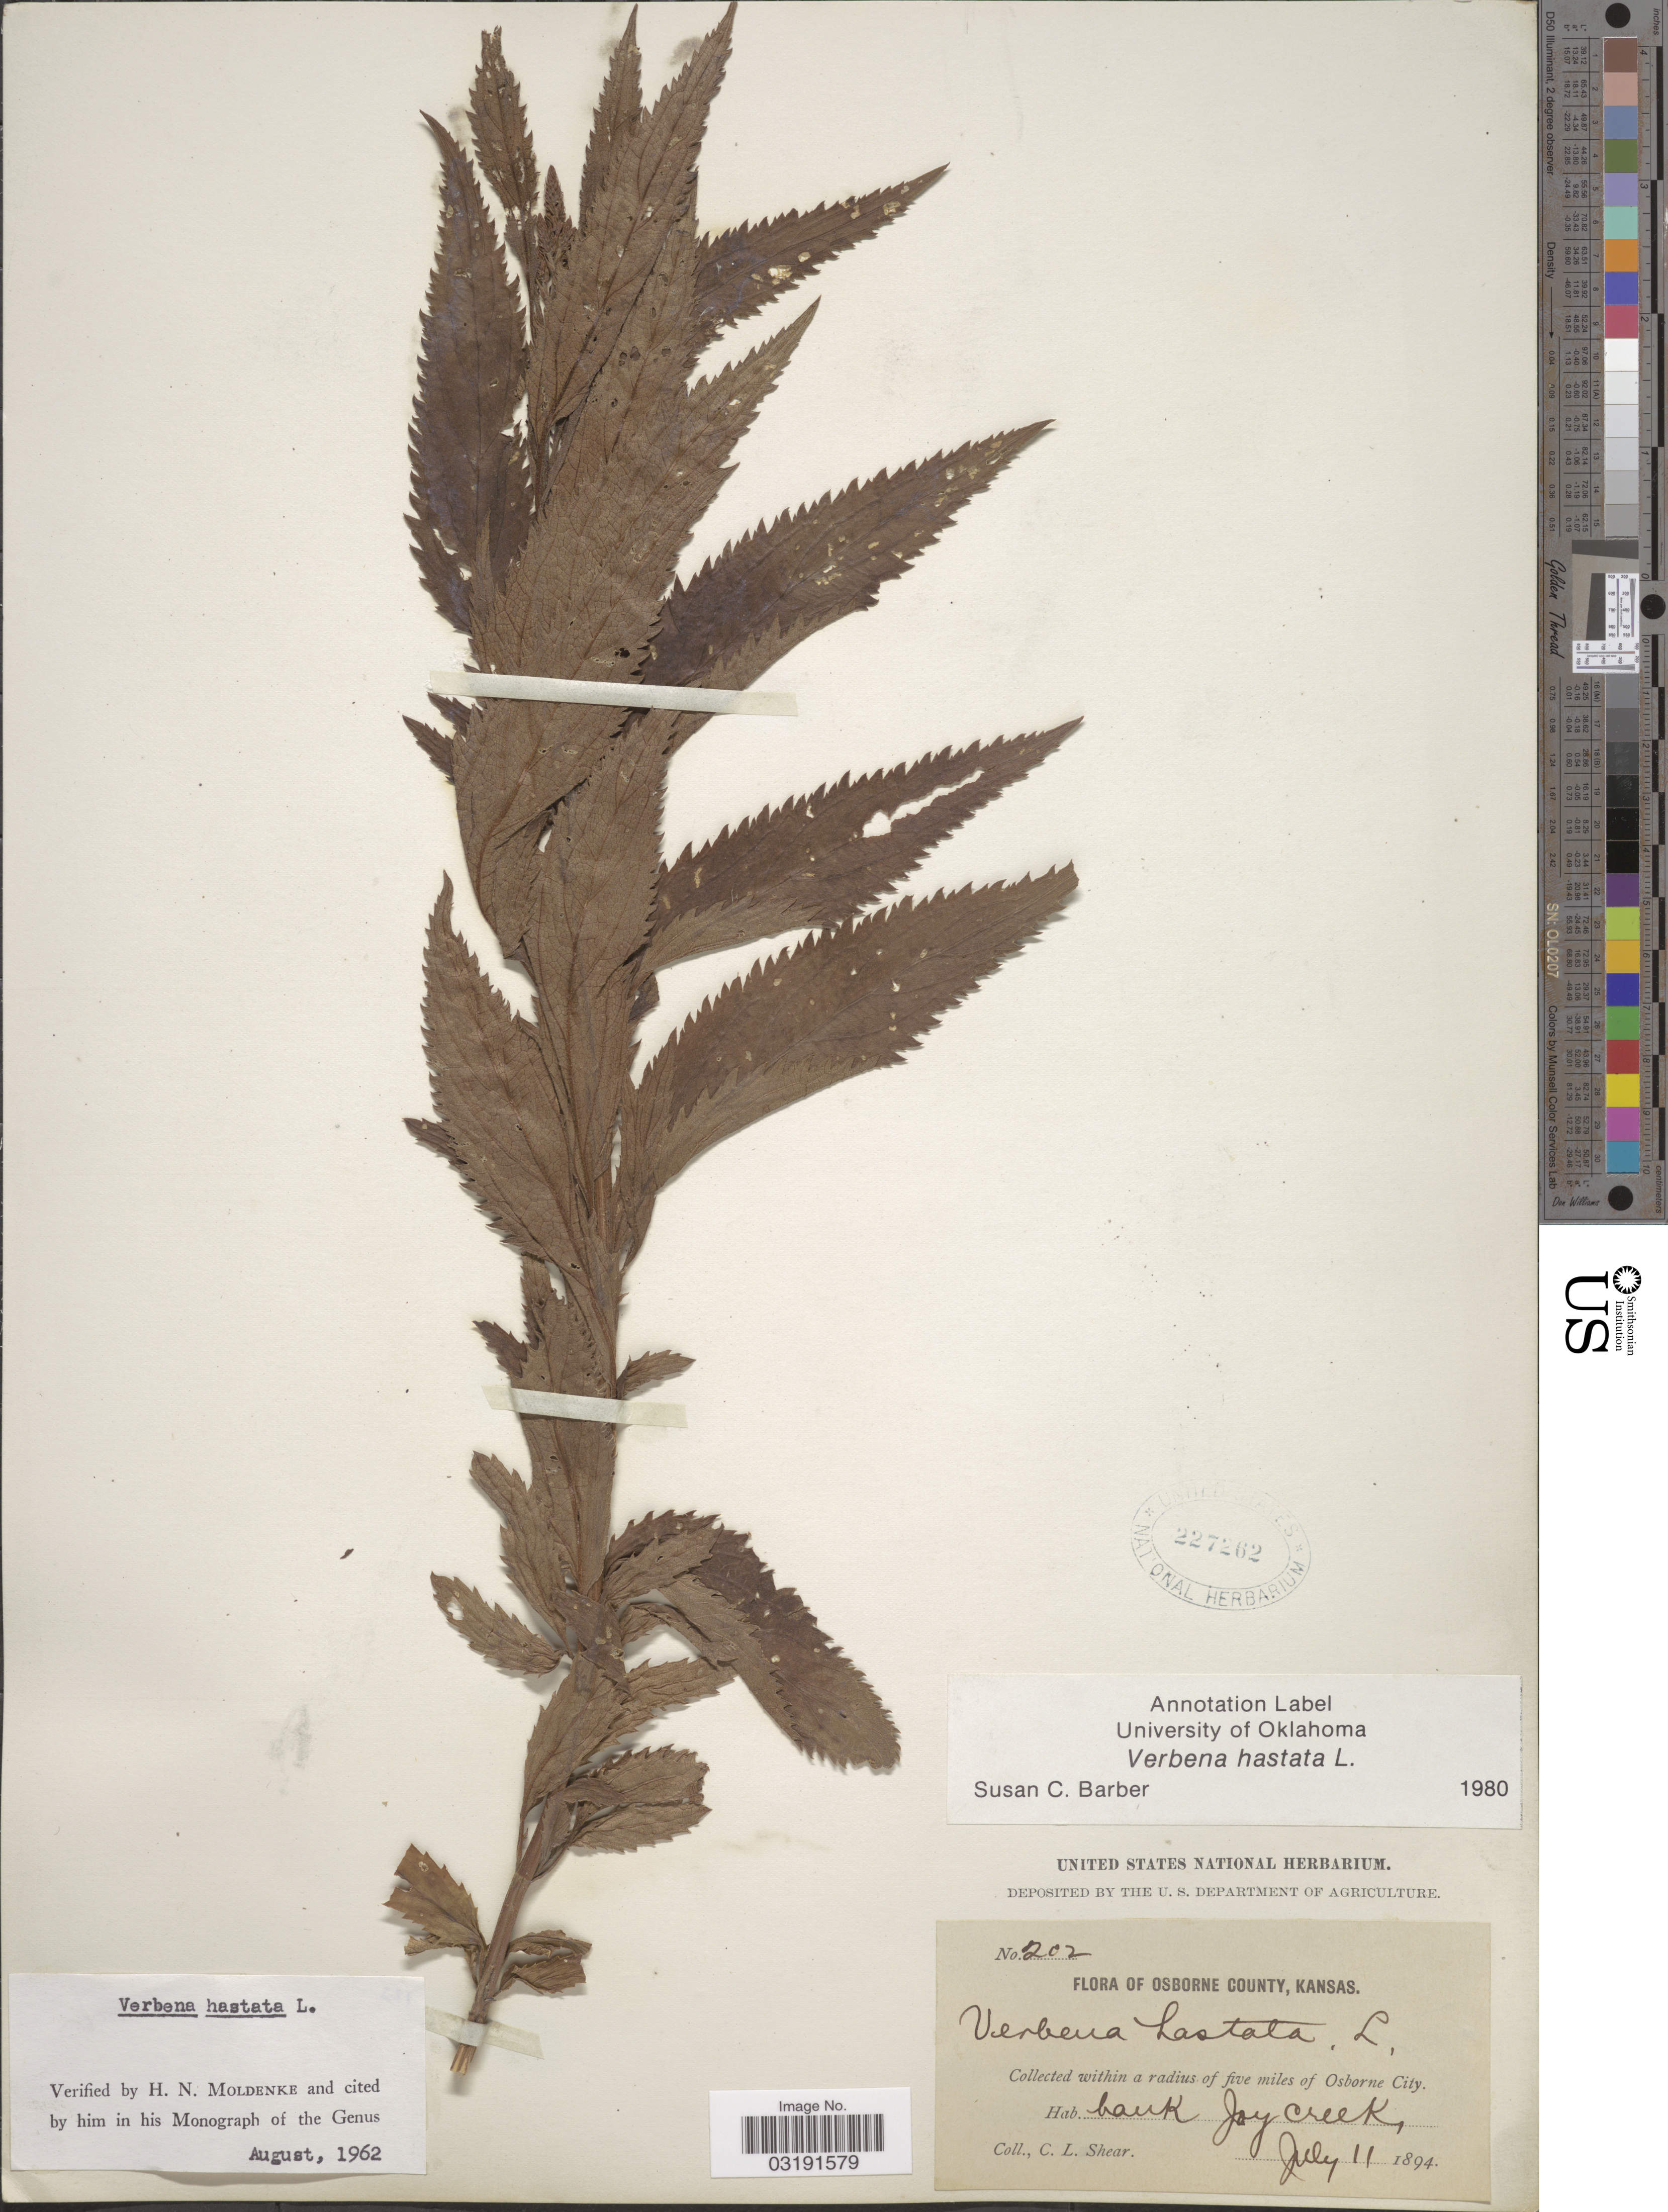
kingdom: Plantae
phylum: Tracheophyta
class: Magnoliopsida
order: Lamiales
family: Verbenaceae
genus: Verbena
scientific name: Verbena hastata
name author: L.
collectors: C. L. Shear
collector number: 202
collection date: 1894-07-11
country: United States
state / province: Kansas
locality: Osborne County, within a radius of five miles of Osborne City, bank Joy Creek.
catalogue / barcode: US 227262